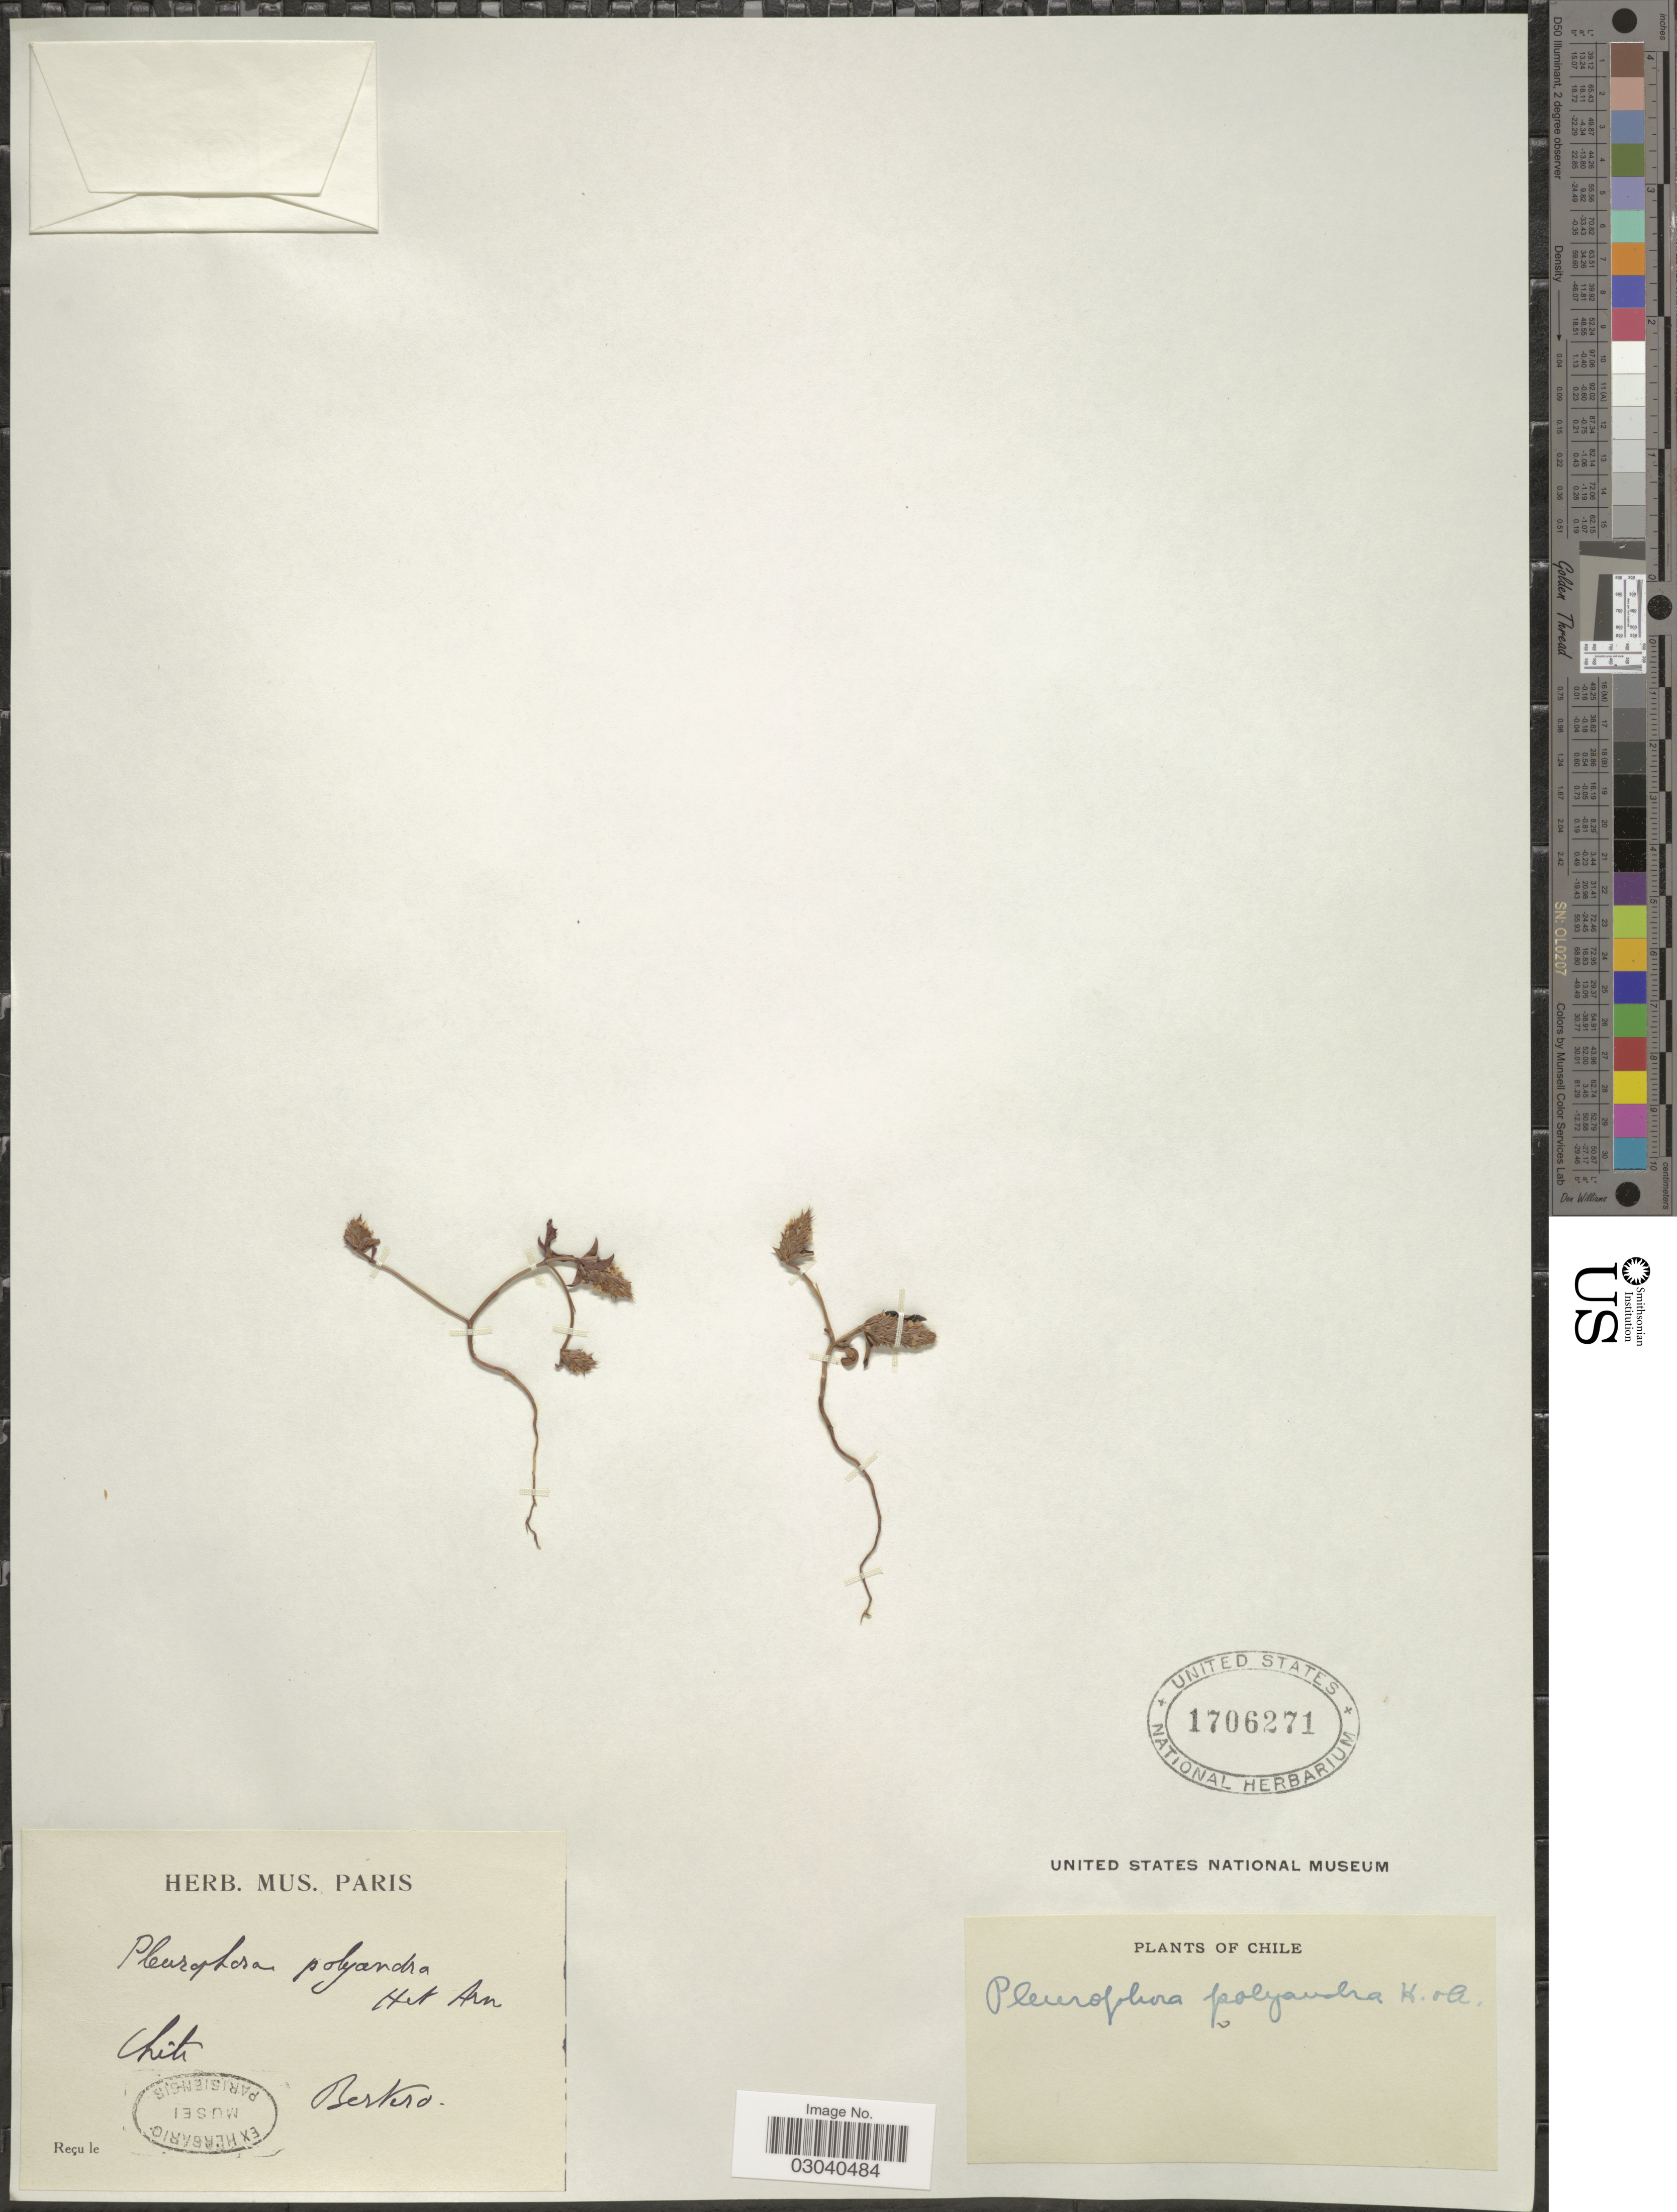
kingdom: Plantae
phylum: Tracheophyta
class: Magnoliopsida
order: Myrtales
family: Lythraceae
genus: Pleurophora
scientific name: Pleurophora polyandra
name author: Hook. & Arn.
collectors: Bertero, --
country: Chile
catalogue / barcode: US 1706271